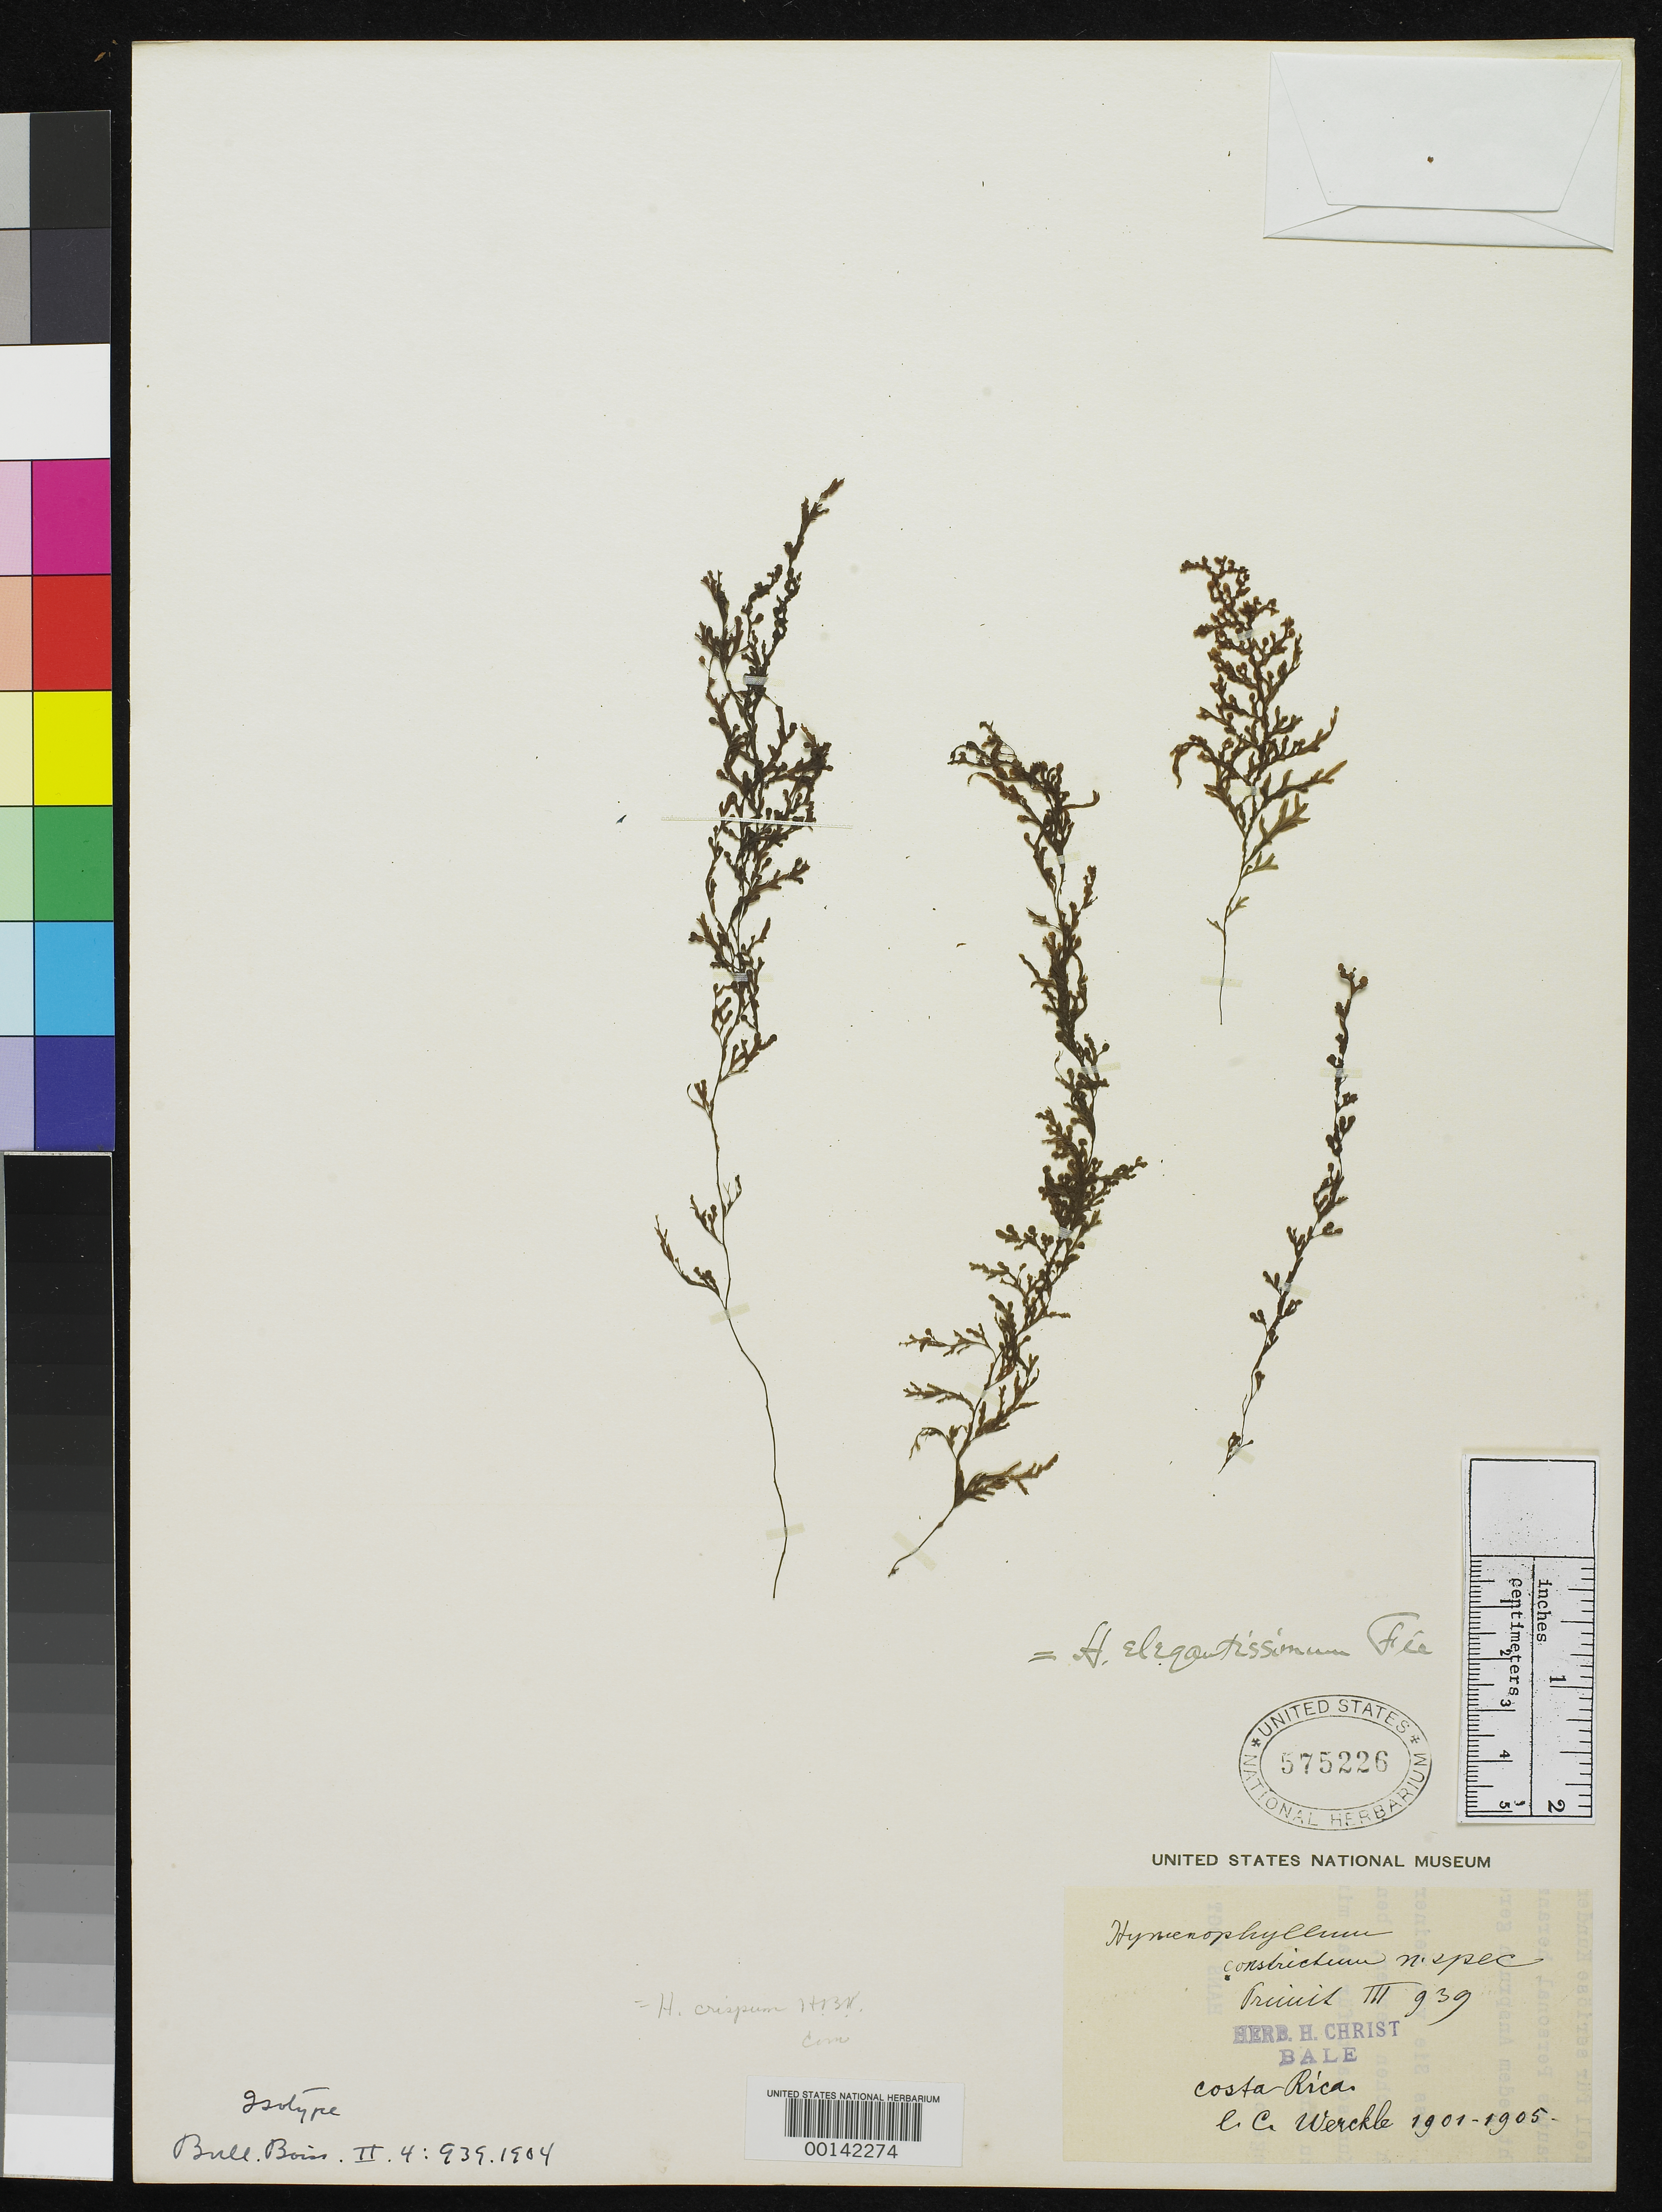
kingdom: Plantae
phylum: Tracheophyta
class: Polypodiopsida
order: Hymenophyllales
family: Hymenophyllaceae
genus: Hymenophyllum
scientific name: Hymenophyllum constictum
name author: Christ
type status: Type Collection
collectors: C. C Wercklé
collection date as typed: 1901 to -- --- 1905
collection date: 1901/1905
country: Costa Rica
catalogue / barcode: US 575226